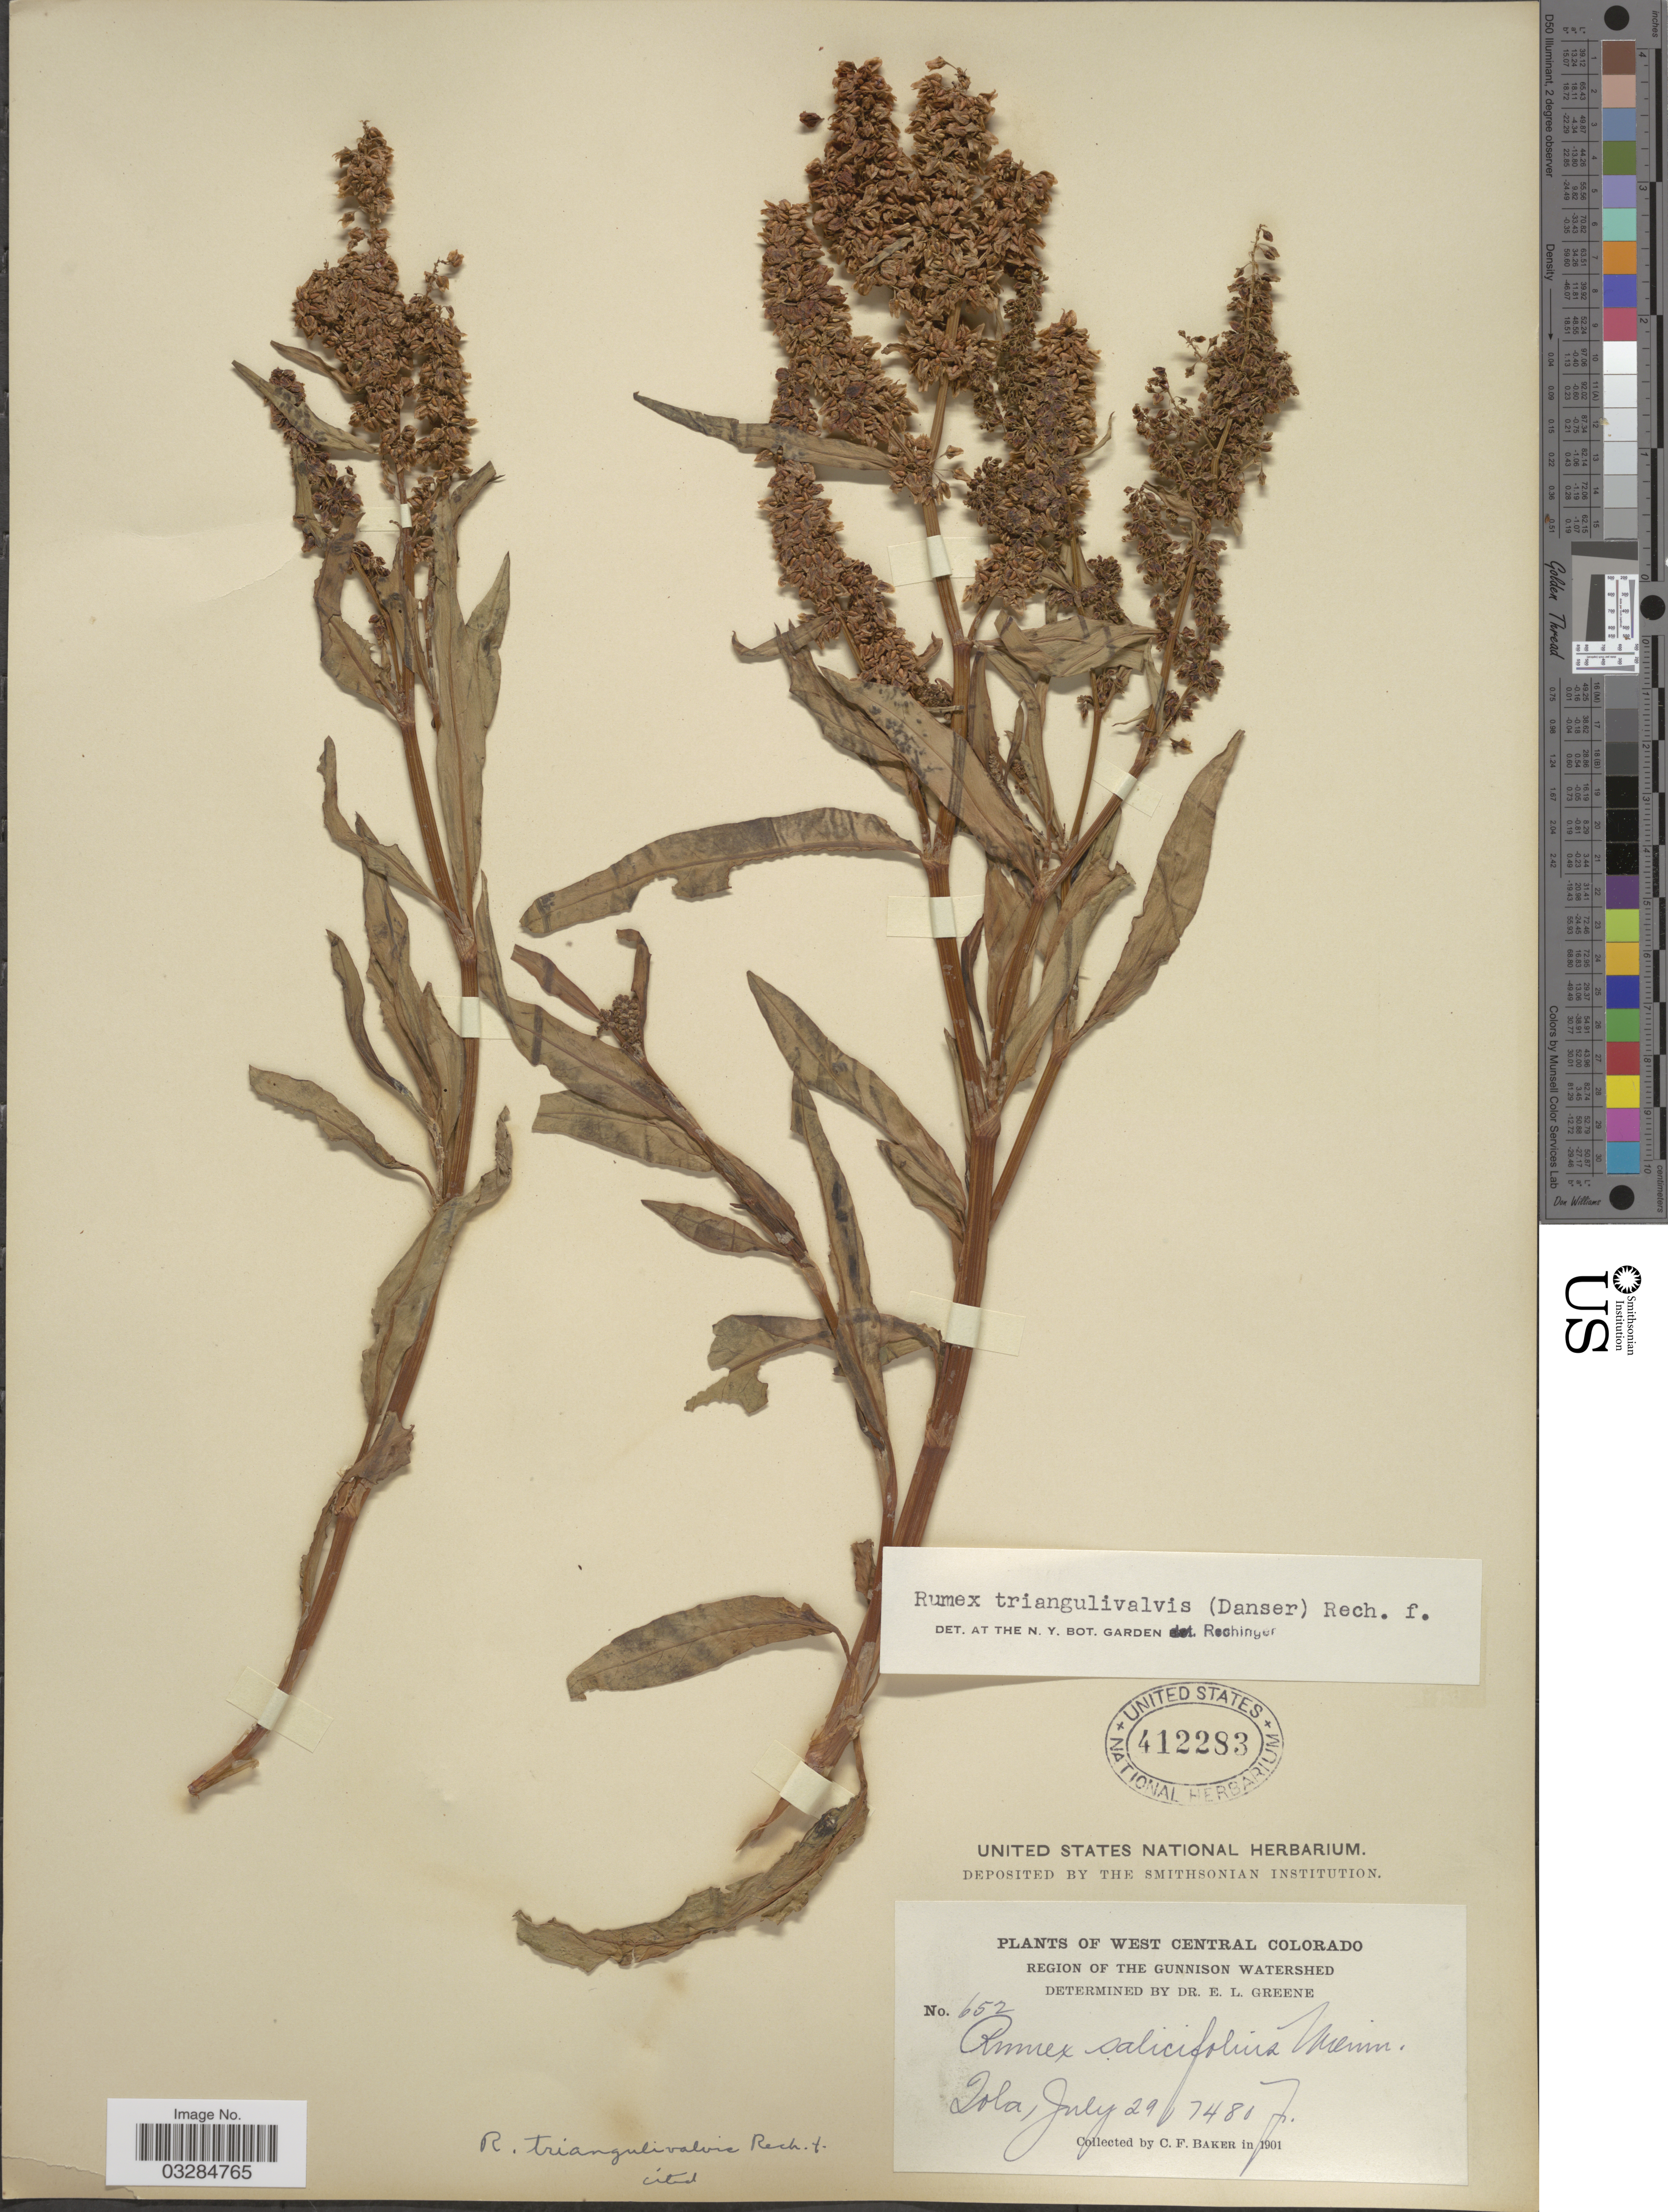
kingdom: Plantae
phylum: Tracheophyta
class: Magnoliopsida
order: Caryophyllales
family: Polygonaceae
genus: Rumex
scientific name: Rumex triangulivalvis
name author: (Danser) Rech. f.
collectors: C. F. Baker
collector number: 652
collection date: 1901-07-29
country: United States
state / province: Colorado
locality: West Central Colorado. Region of The Gunnison Watershed. Iola.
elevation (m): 2280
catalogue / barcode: US 412283